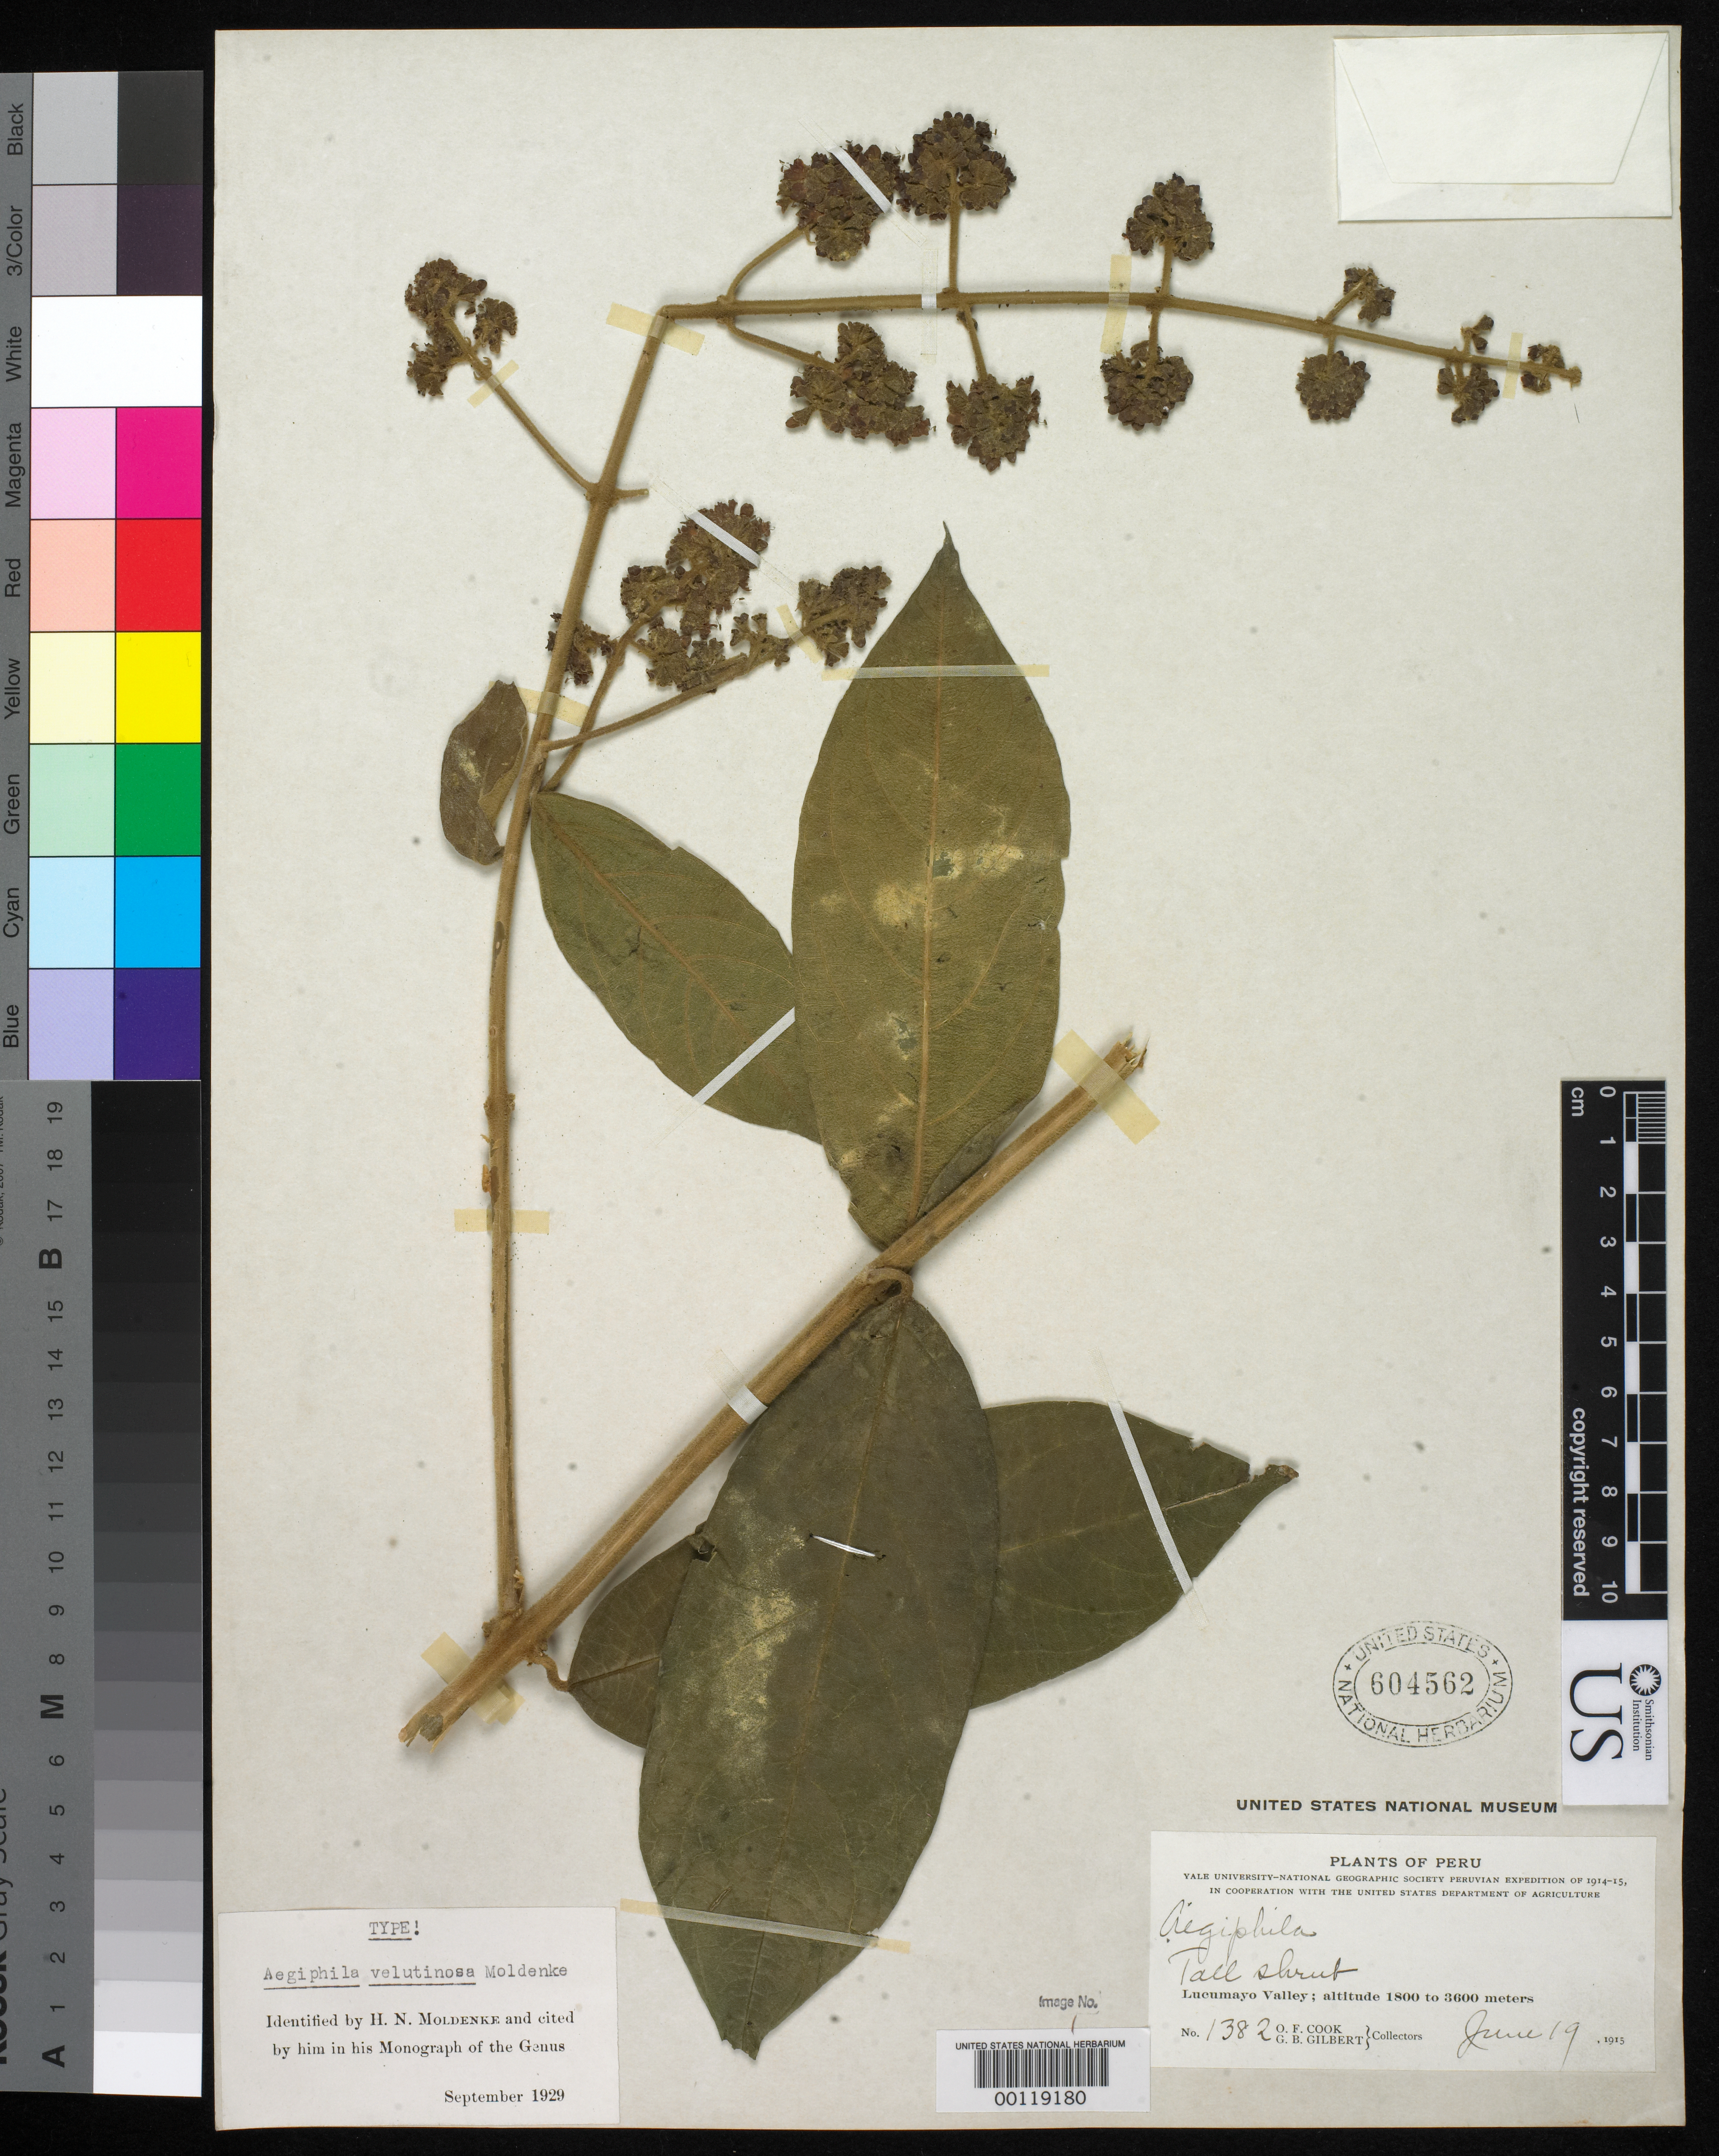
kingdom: Plantae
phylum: Tracheophyta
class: Magnoliopsida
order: Lamiales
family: Lamiaceae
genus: Aegiphila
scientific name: Aegiphila velutinosa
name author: Moldenke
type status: Holotype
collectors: O. F. Cook & G. B. Gilbert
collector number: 1382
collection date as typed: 19 Jun 1915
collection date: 1915-06-19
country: Peru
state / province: Cusco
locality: Lucumayo Valley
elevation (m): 1800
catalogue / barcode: US 604562